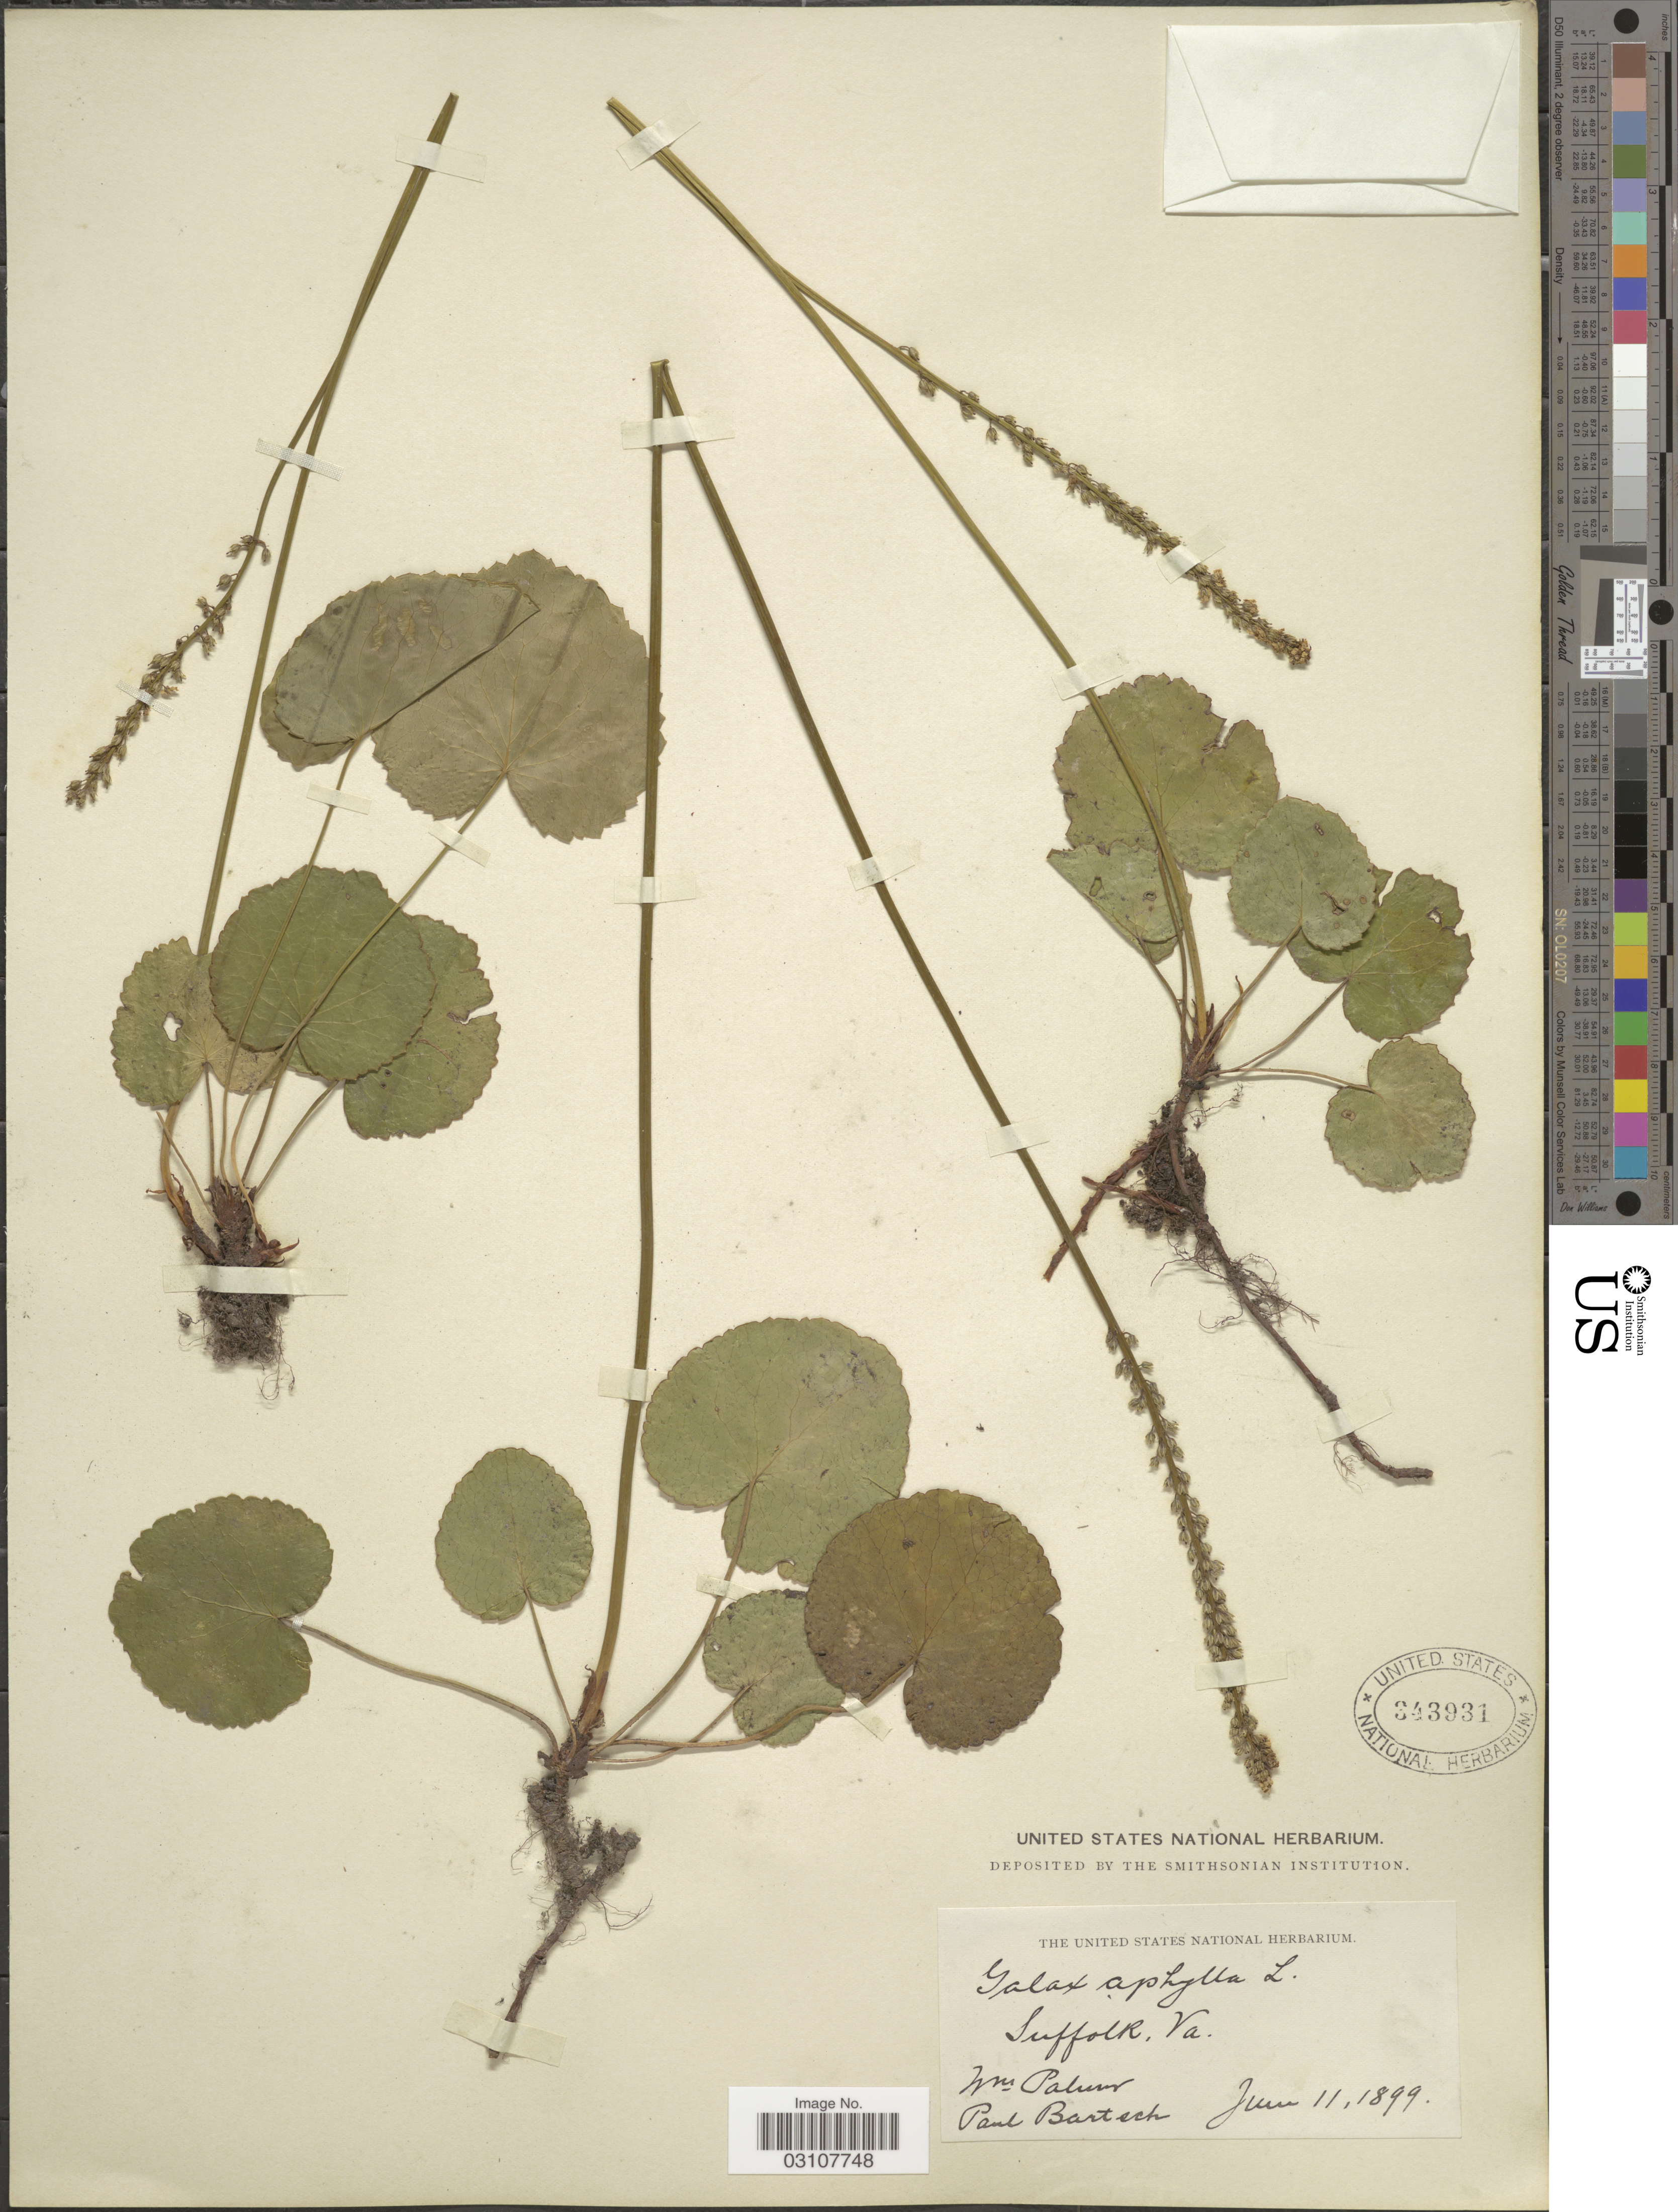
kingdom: Plantae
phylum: Tracheophyta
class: Magnoliopsida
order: Ericales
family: Diapensiaceae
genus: Galax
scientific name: Galax urceolata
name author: (Poir.) Brummitt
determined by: Gaynor, Michelle L., (FLAS), University of Florida (UNITED STATES)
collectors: W. Palmer & P. Bartsch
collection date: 1899-06-11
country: United States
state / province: Virginia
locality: Suffolk.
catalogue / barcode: US 343931